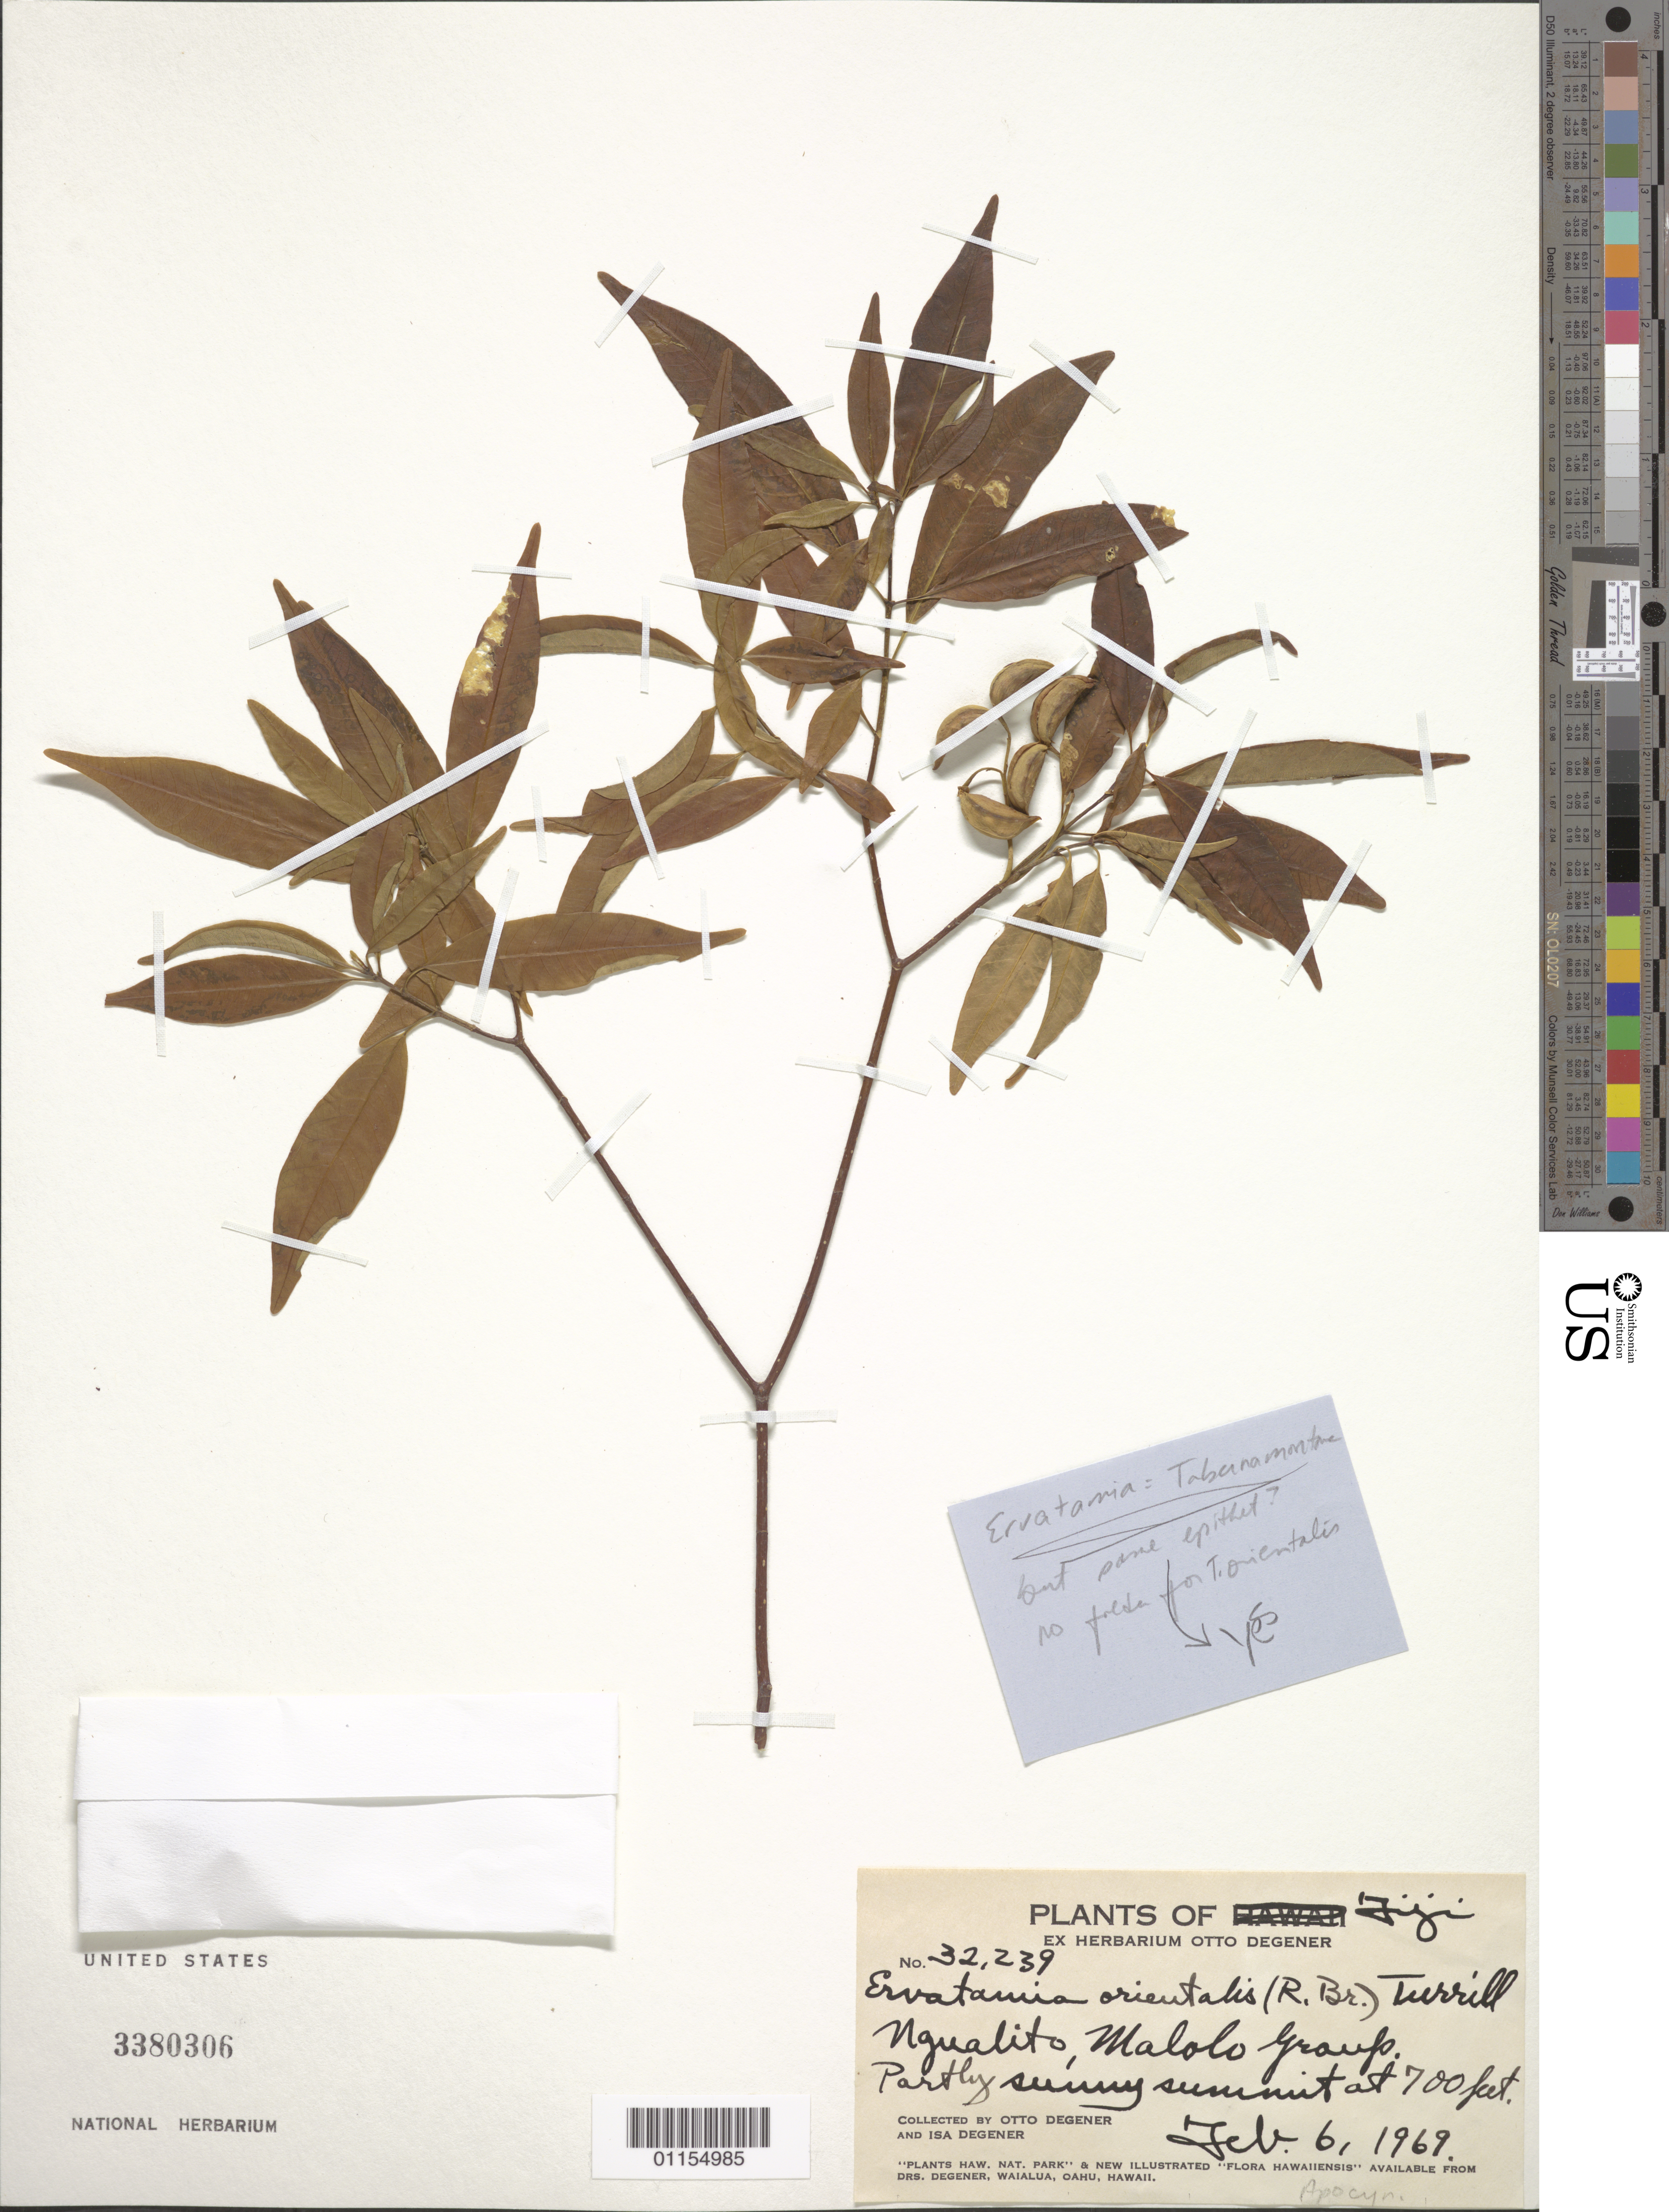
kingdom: Plantae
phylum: Tracheophyta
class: Magnoliopsida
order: Gentianales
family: Apocynaceae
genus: Tabernaemontana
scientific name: Tabernaemontana pandacaqui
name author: Poir.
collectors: O. Degener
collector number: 32239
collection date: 1969-02-06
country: Fiji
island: Qalito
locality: Partly Sunny summit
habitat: Partly sunny summit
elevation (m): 213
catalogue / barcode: US 3380306